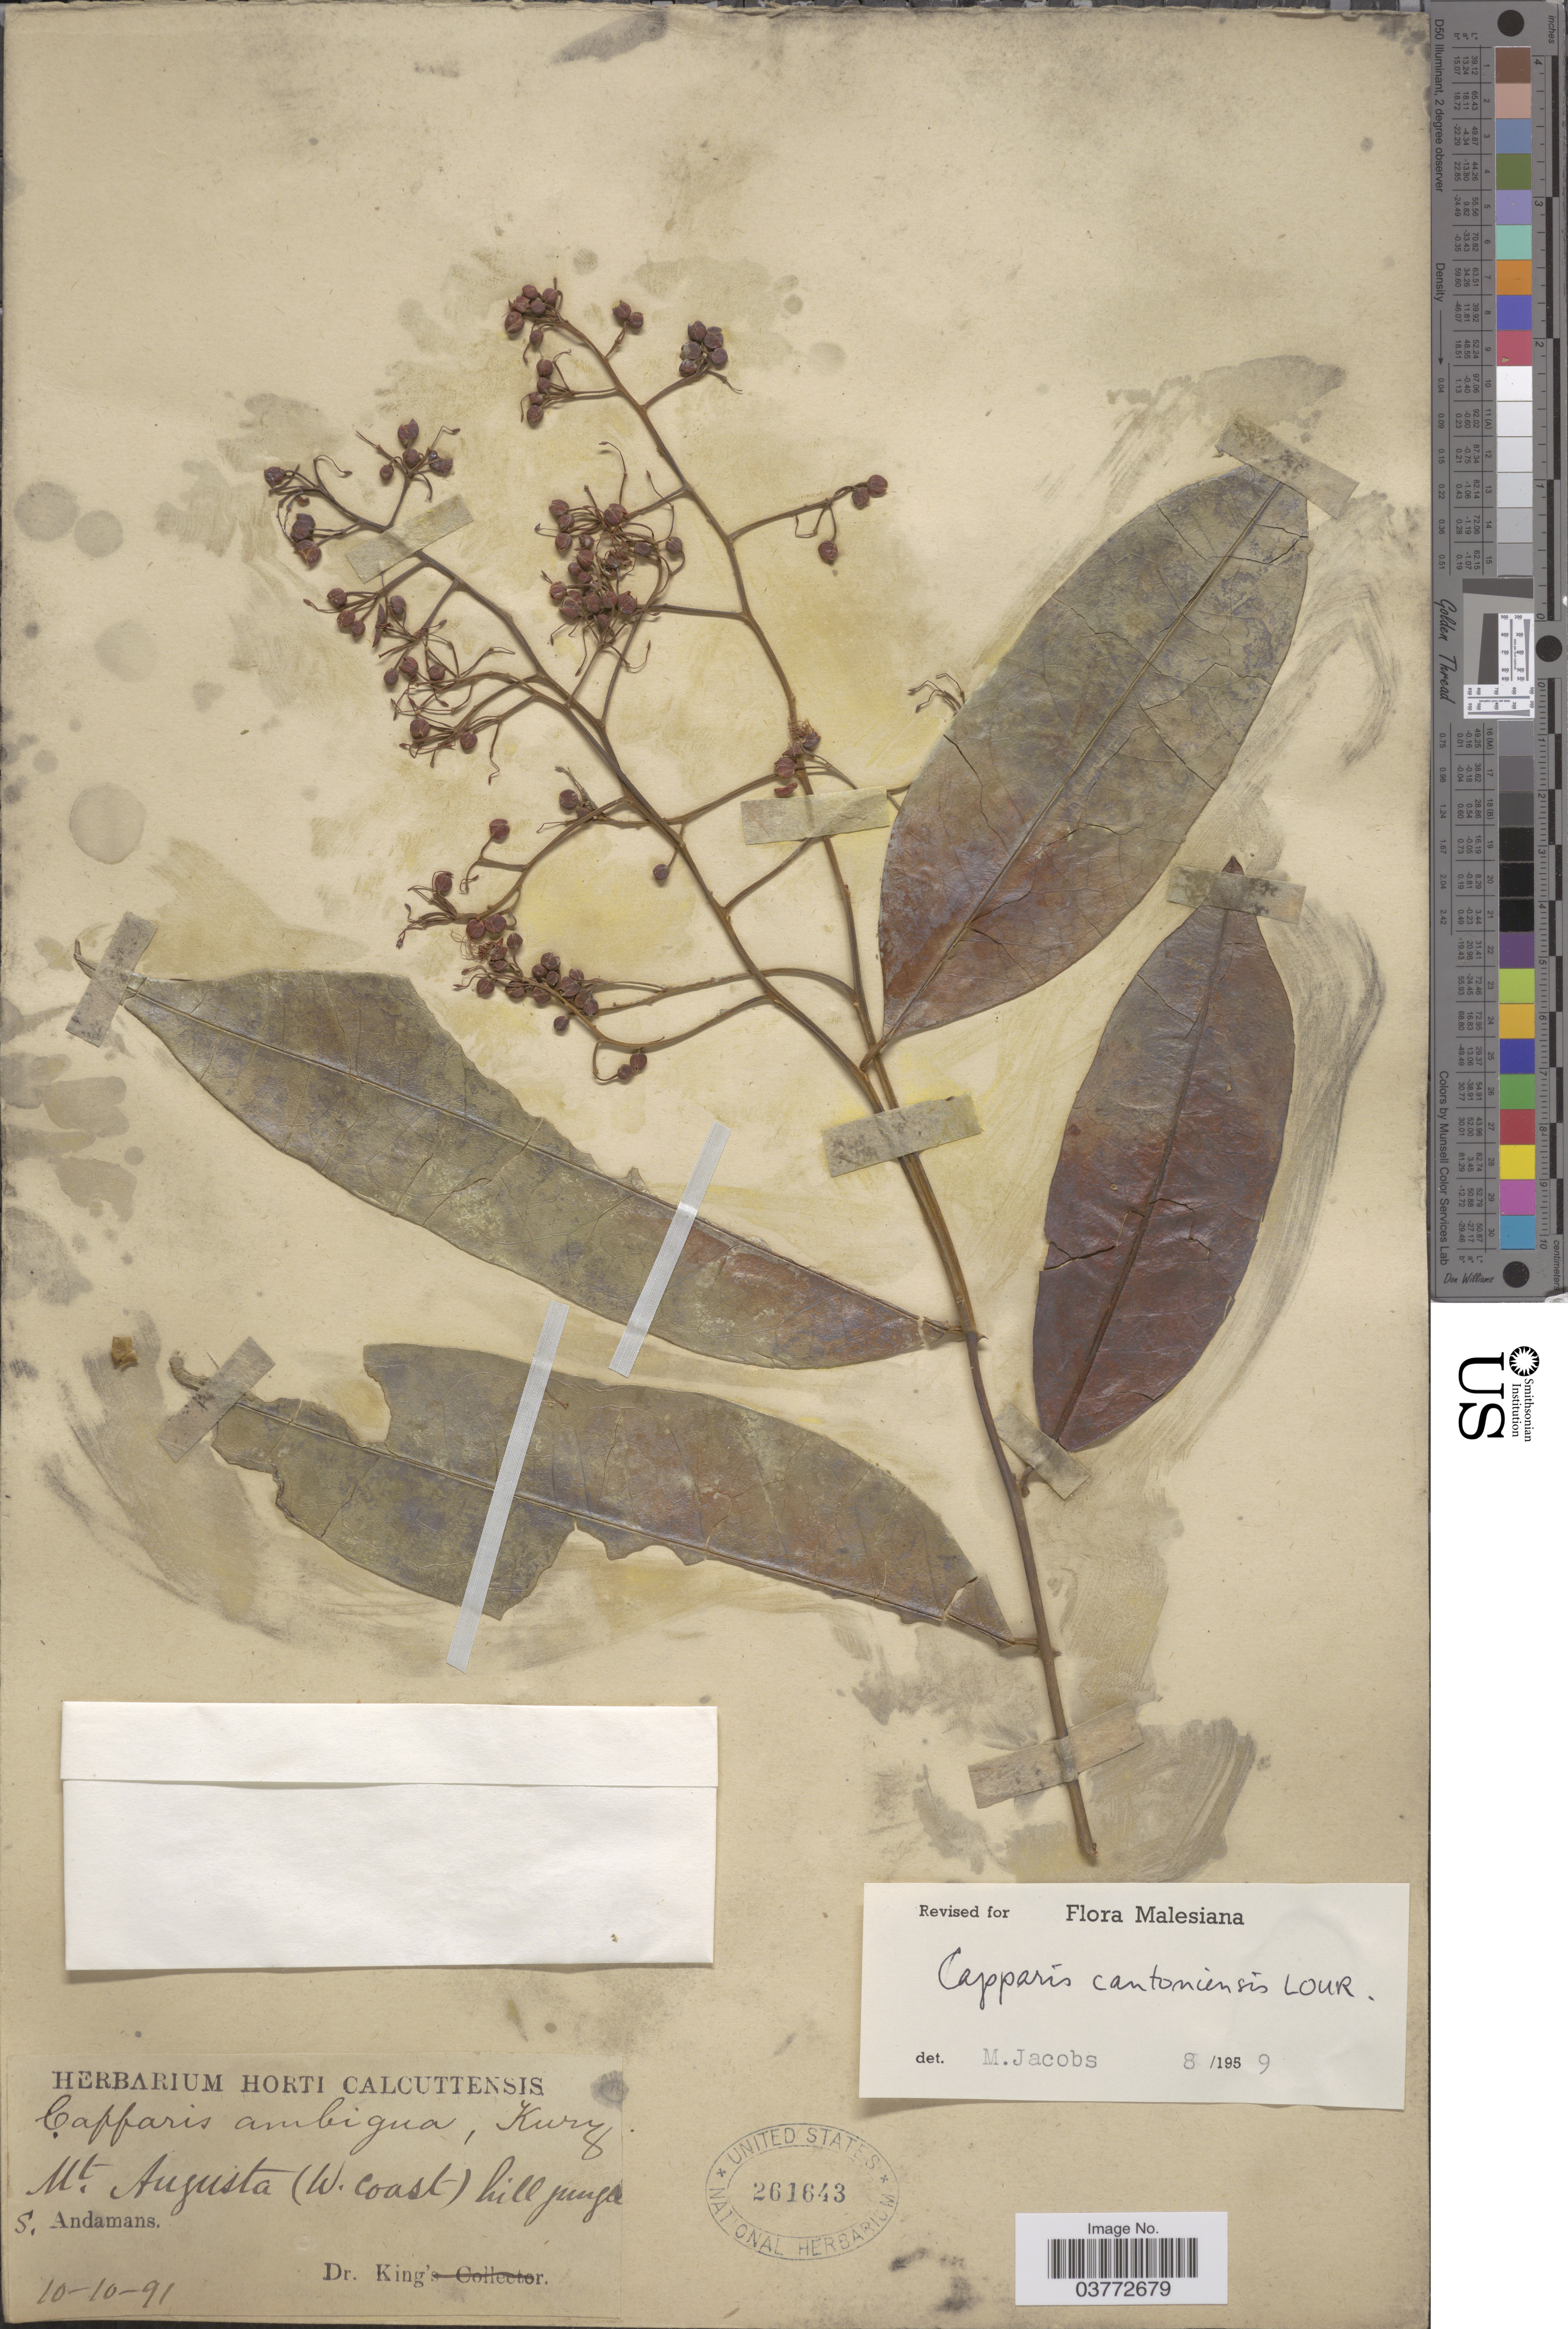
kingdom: Plantae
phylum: Tracheophyta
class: Magnoliopsida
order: Brassicales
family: Capparaceae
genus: Capparis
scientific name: Capparis cantoniensis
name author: Lour.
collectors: G. King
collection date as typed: Transcribed d/m/y: 10/10/91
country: India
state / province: Andaman and Nicobar Islands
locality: Mt. Augusta (W. coast) hill jungle. S. Andamans.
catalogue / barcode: US 261643